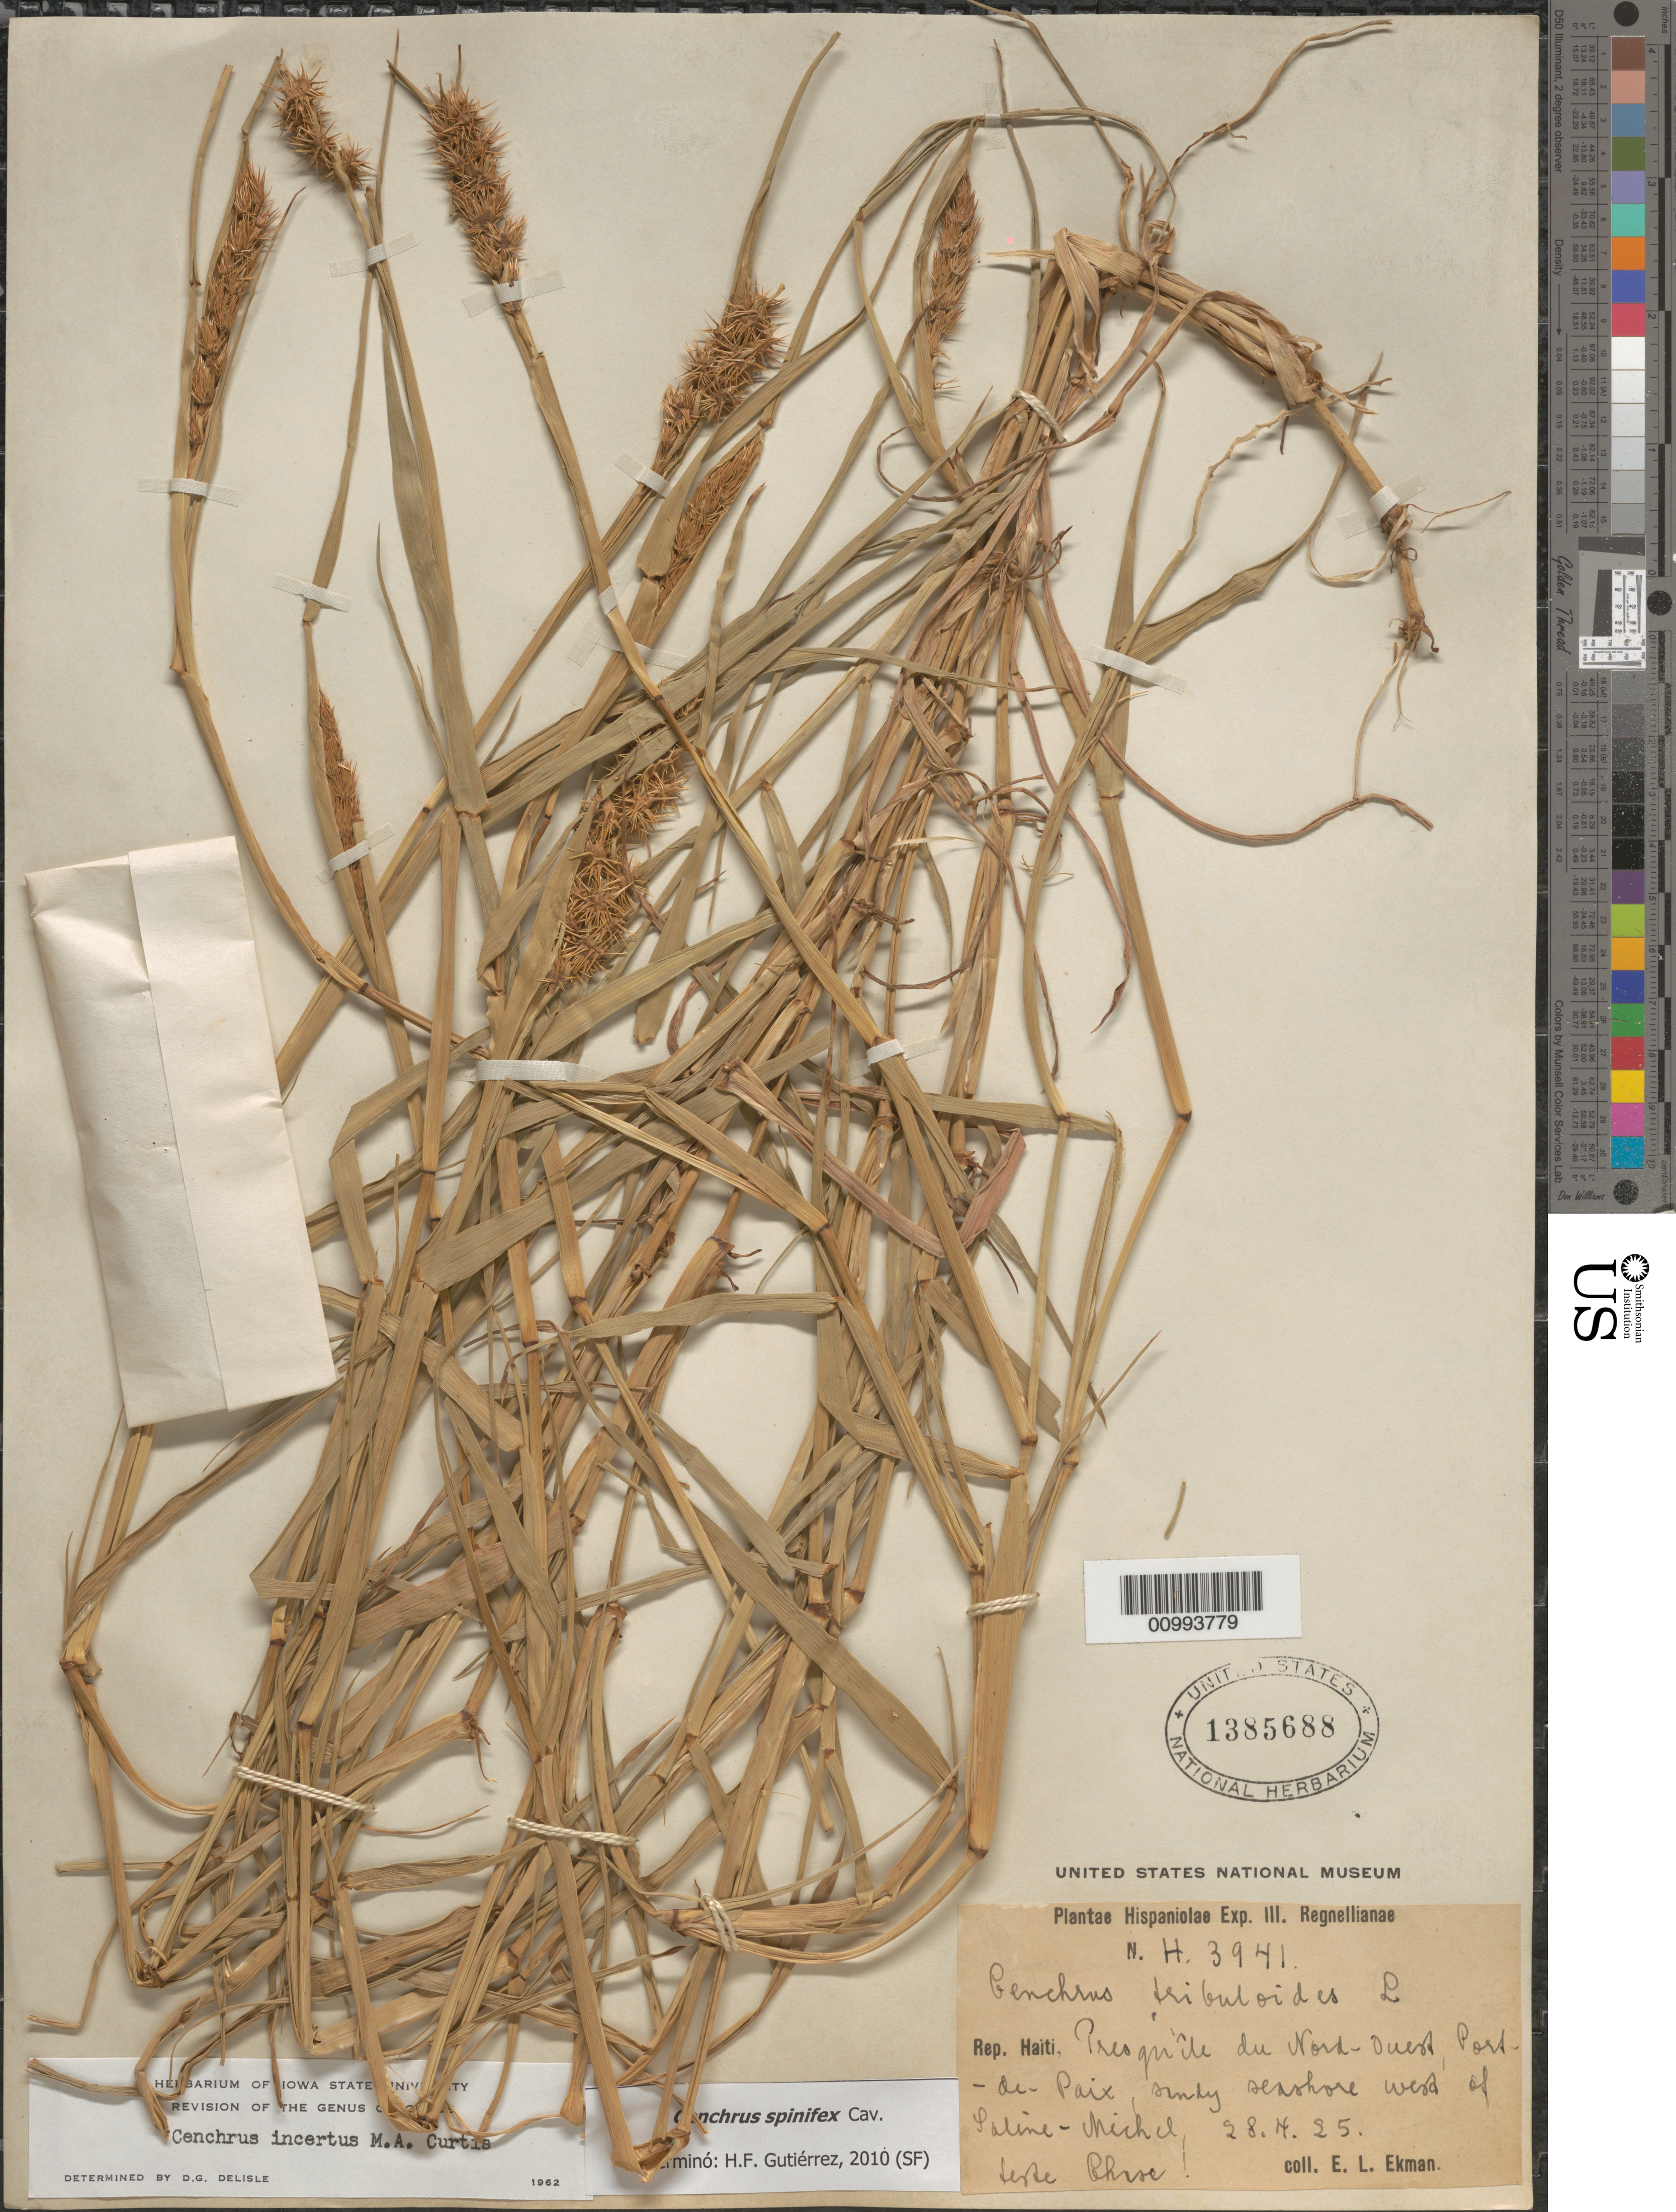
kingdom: Plantae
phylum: Tracheophyta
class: Liliopsida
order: Poales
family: Poaceae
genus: Cenchrus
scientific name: Cenchrus spinifex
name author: Cav.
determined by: Gutiérrez, H. F.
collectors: E. L. Ekman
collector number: H 3941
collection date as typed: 28 Apr 1925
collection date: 1925-04-28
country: Haiti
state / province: Nord-Óuest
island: Hispaniola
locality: Port-de-Paix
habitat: Sandy seashore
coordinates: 0 N, 0 E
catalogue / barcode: US 1385688